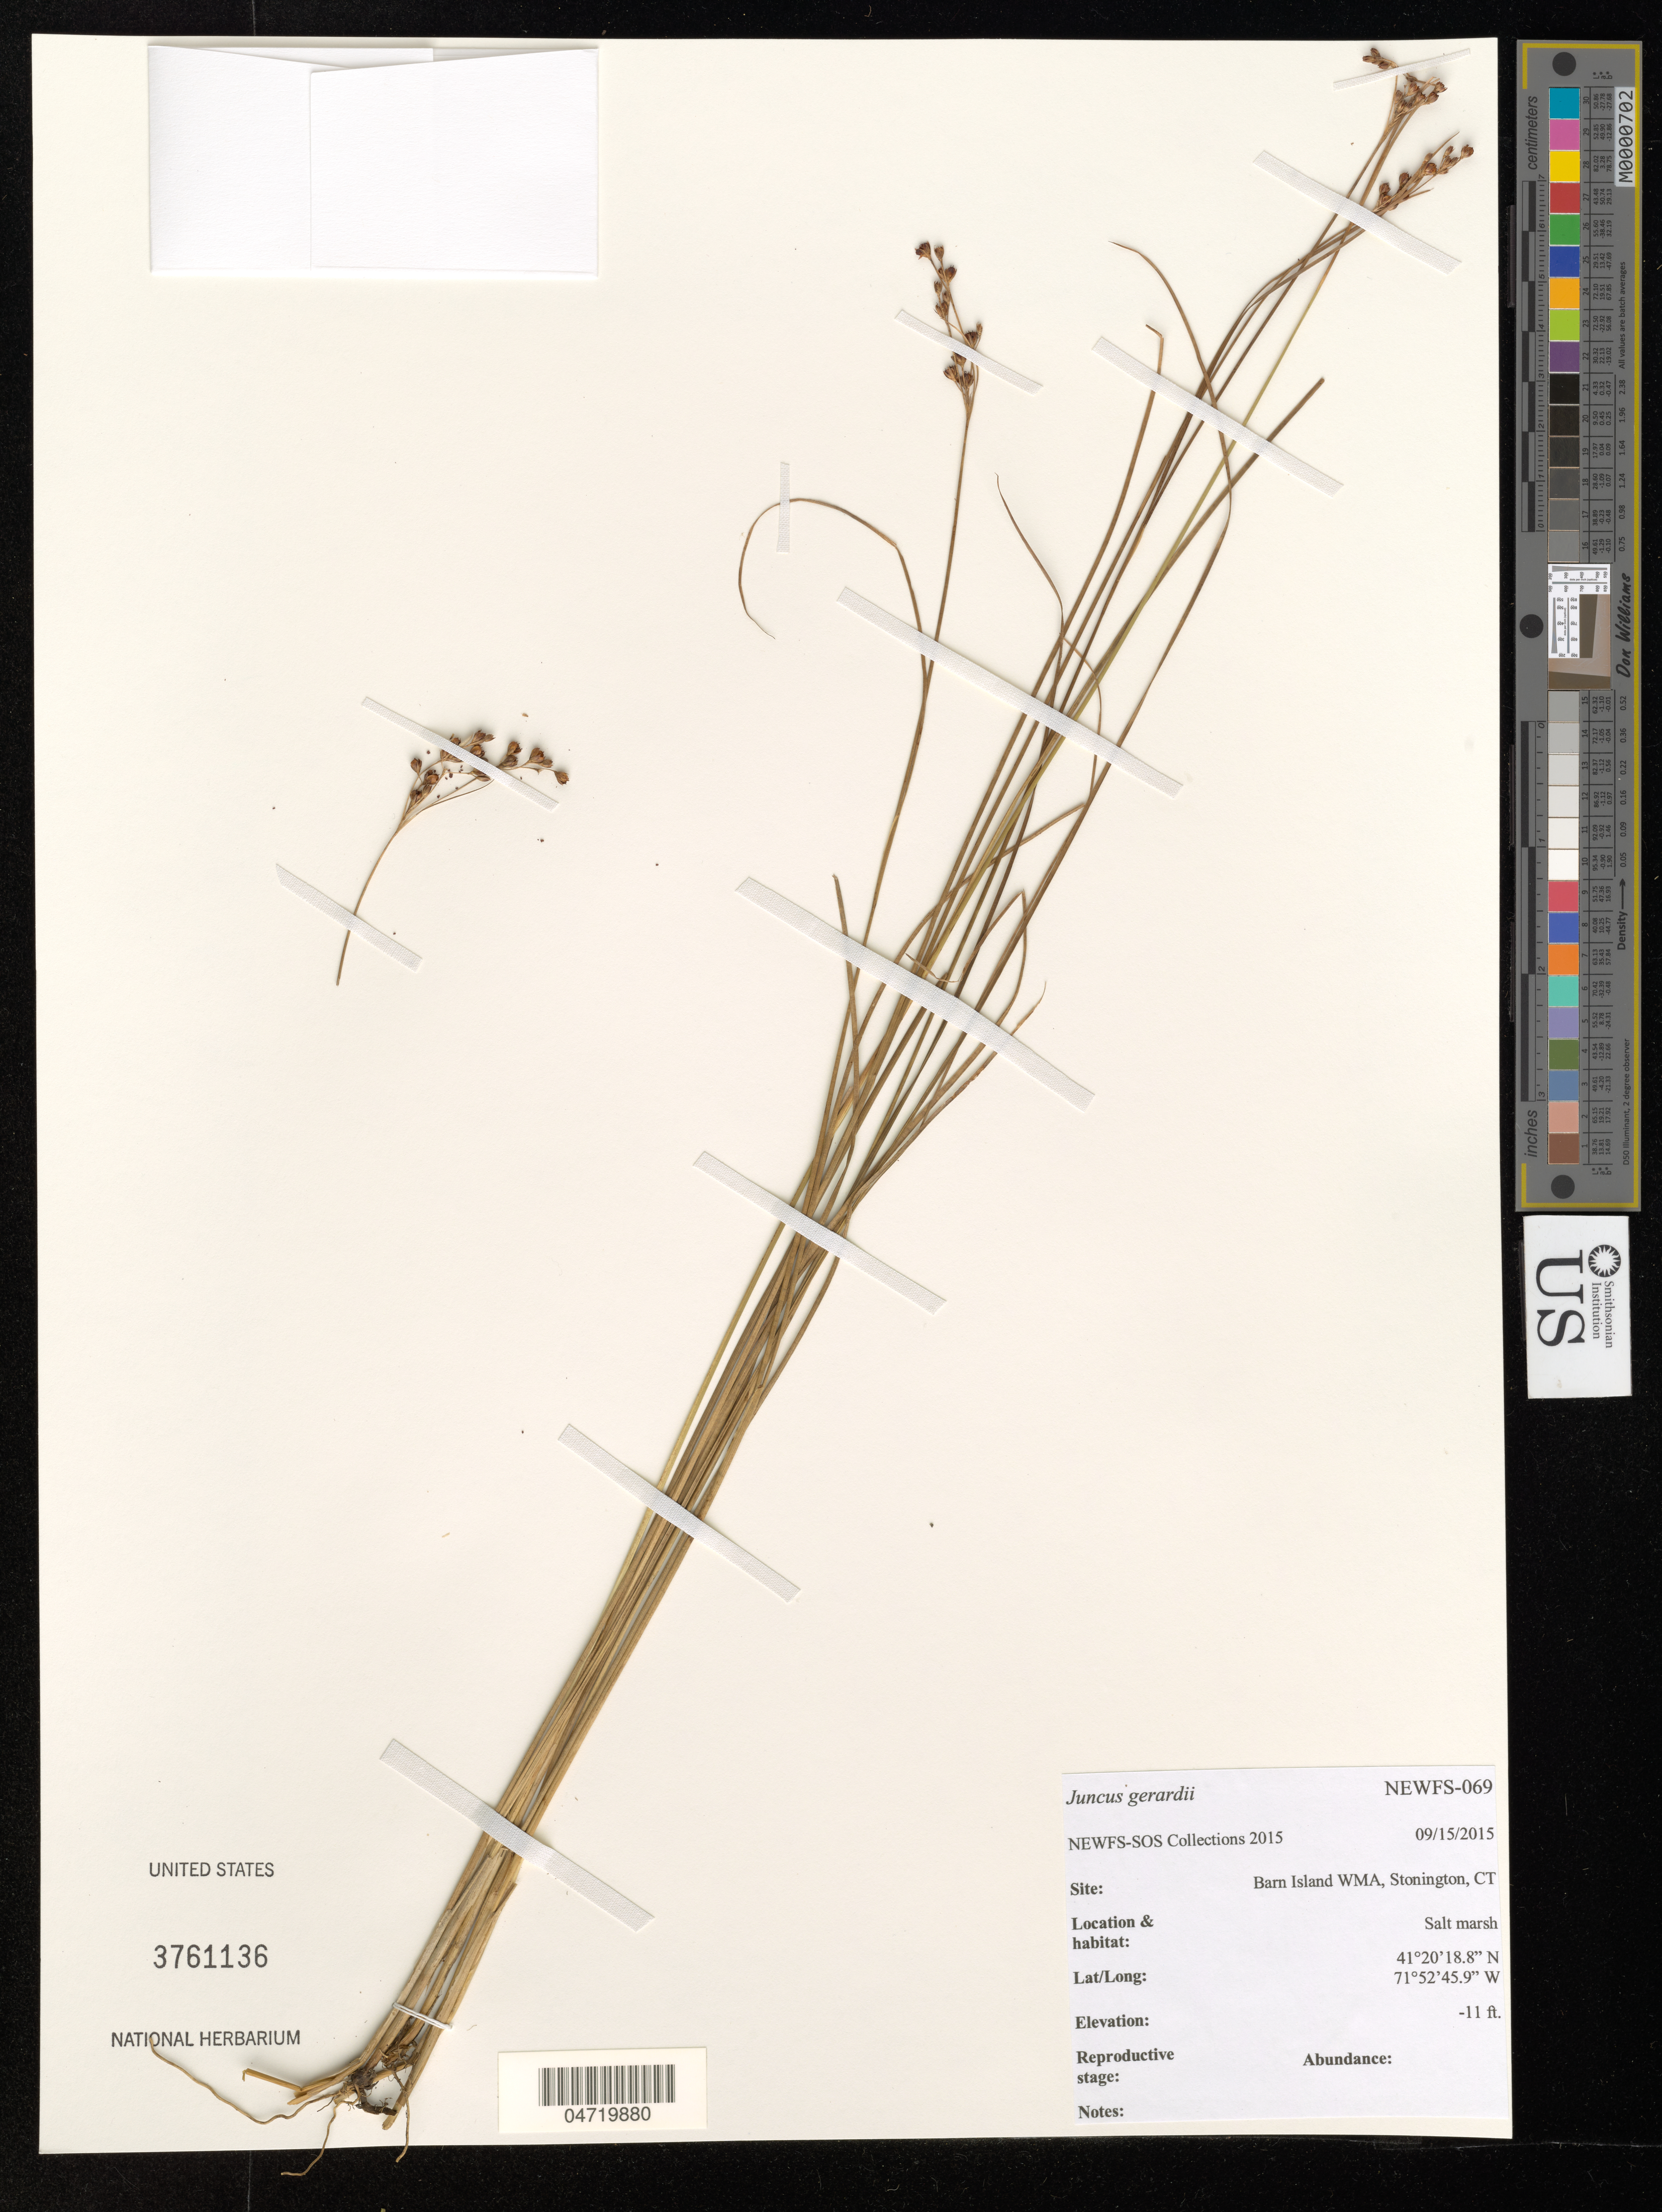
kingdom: Plantae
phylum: Tracheophyta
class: Liliopsida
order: Poales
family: Juncaceae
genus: Juncus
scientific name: Juncus gerardi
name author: Loisel.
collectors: NEWFS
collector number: NEWFS-069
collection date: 2015-09-15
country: United States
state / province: Connecticut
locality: Barn Island WMA, Stonington.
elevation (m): -3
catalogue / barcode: US 3761136